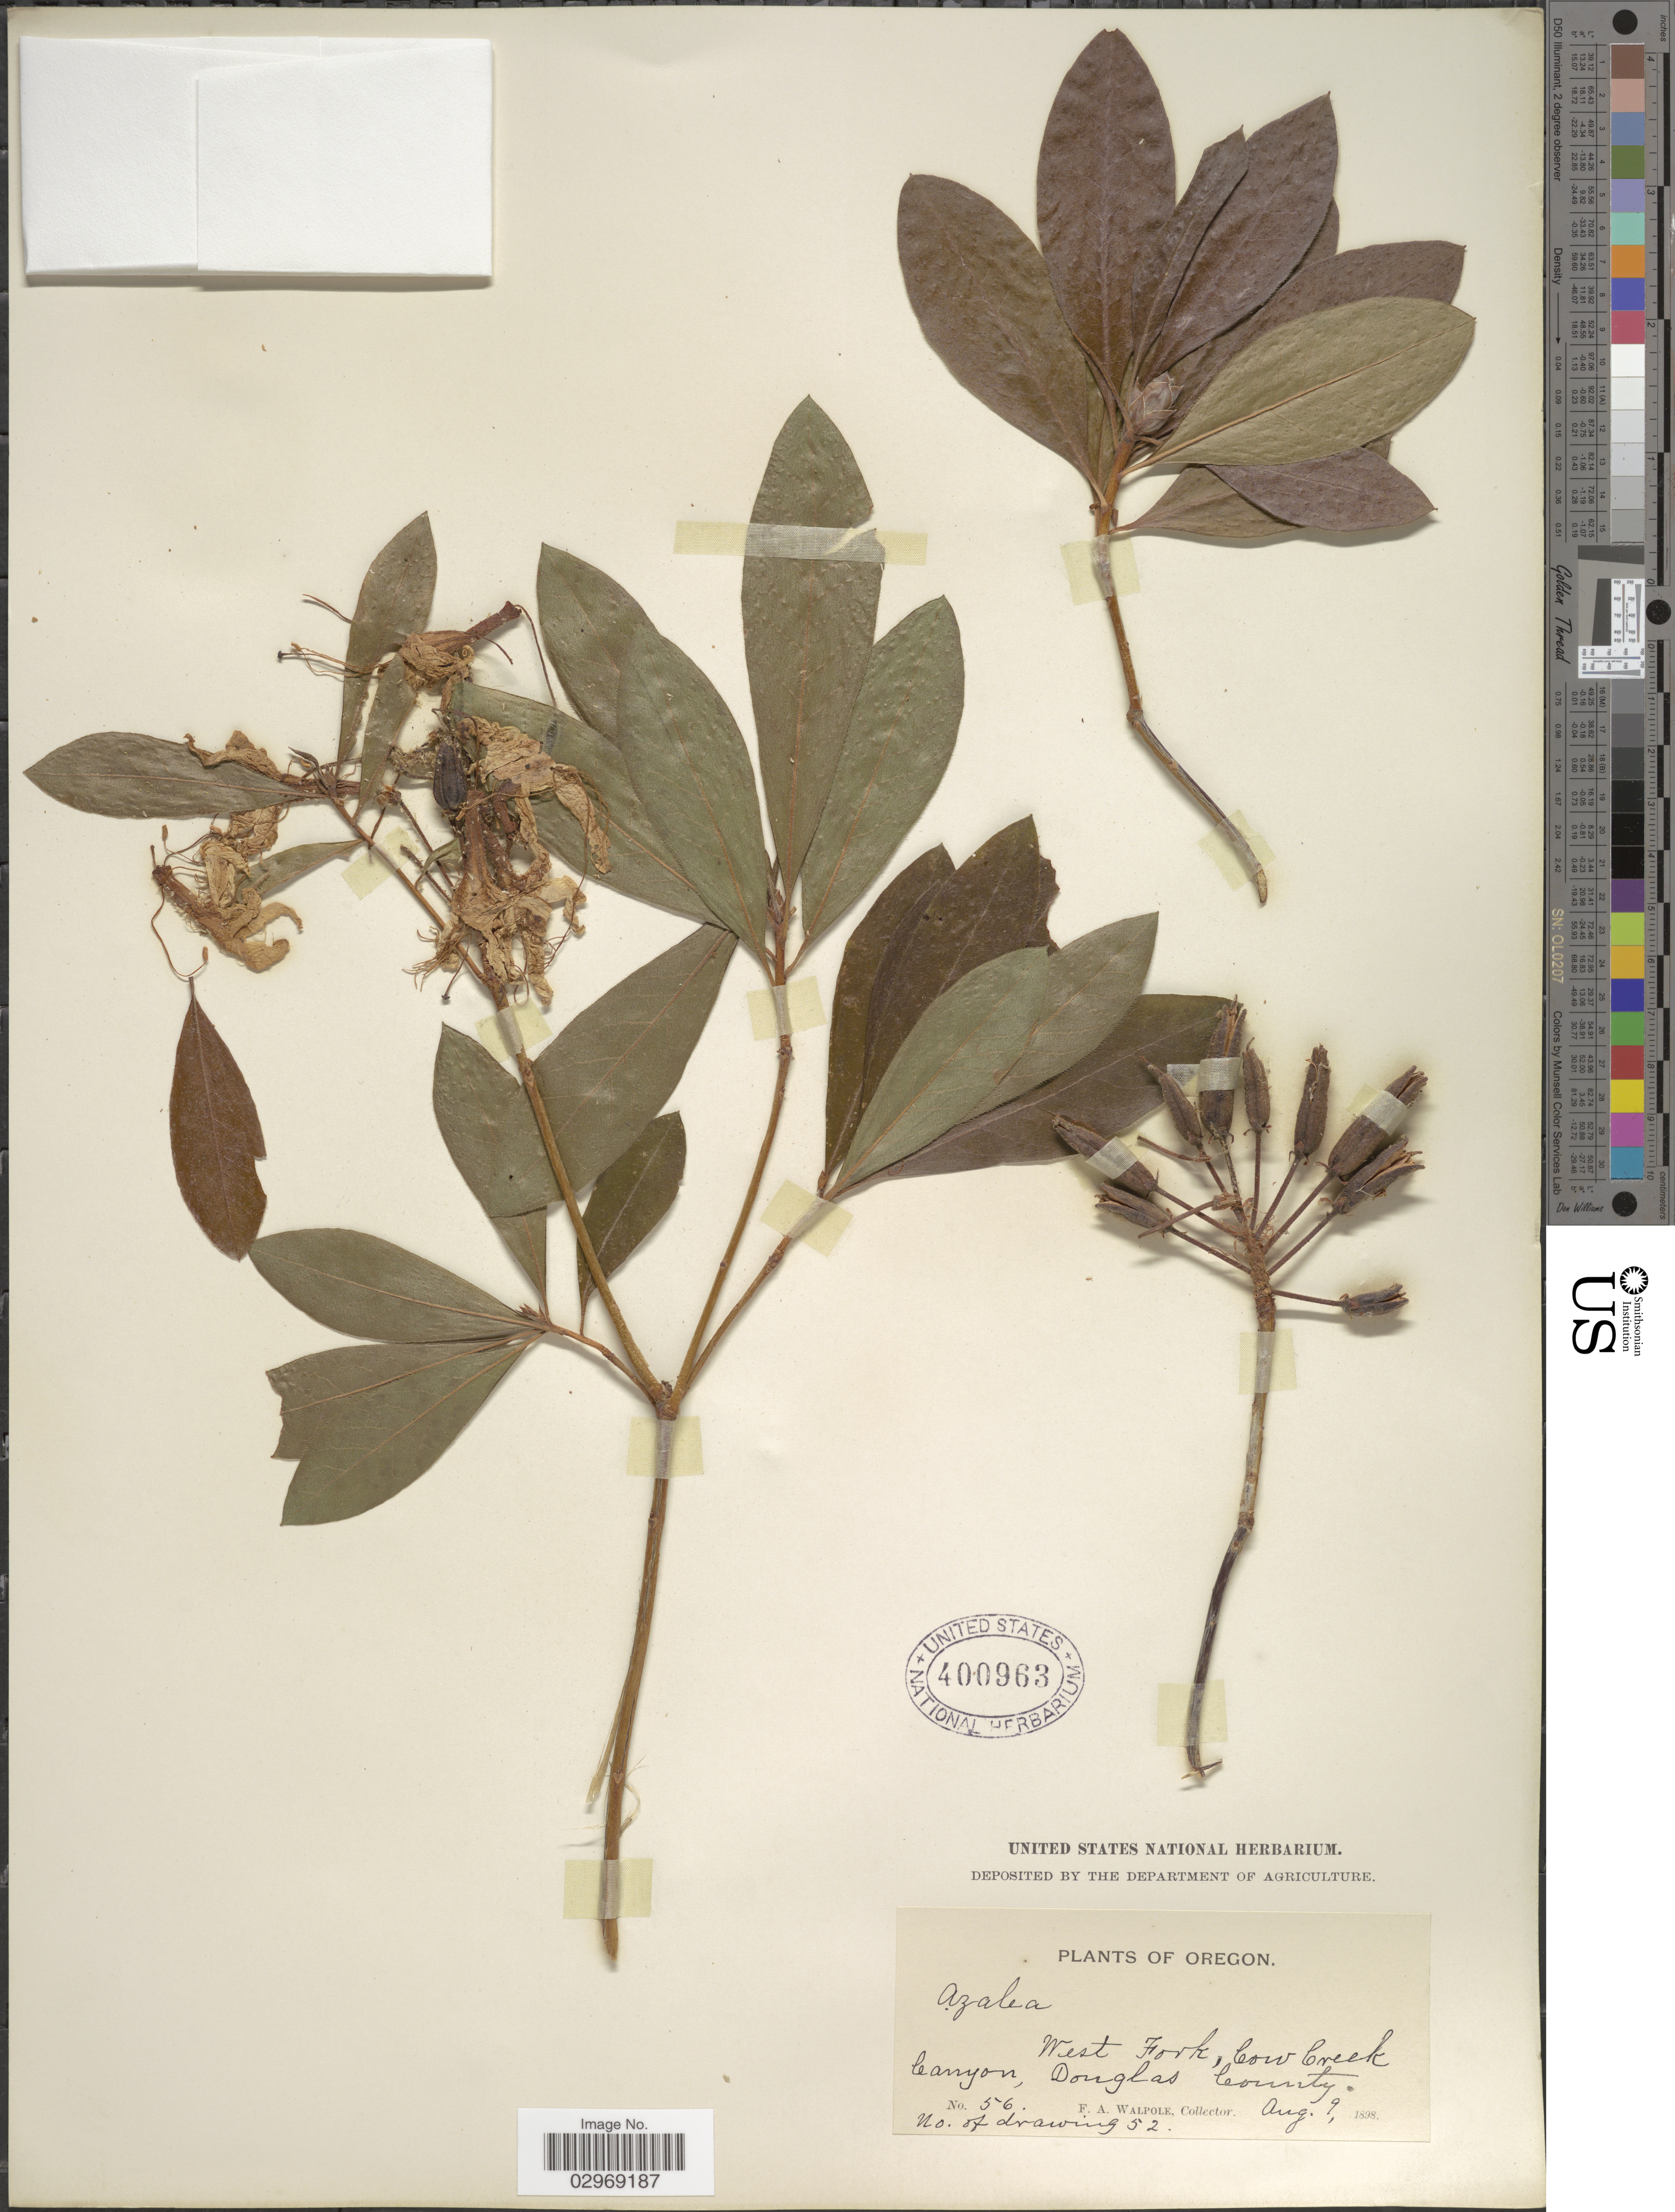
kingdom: Plantae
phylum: Tracheophyta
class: Magnoliopsida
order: Ericales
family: Ericaceae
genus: Rhododendron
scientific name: Rhododendron occidentale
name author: (Torr. & A. Gray) A. Gray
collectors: F. Walpole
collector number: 56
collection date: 1898-08-09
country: United States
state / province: Oregon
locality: West Fork, Cow Creek Canyon, Douglas County.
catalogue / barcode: US 400963